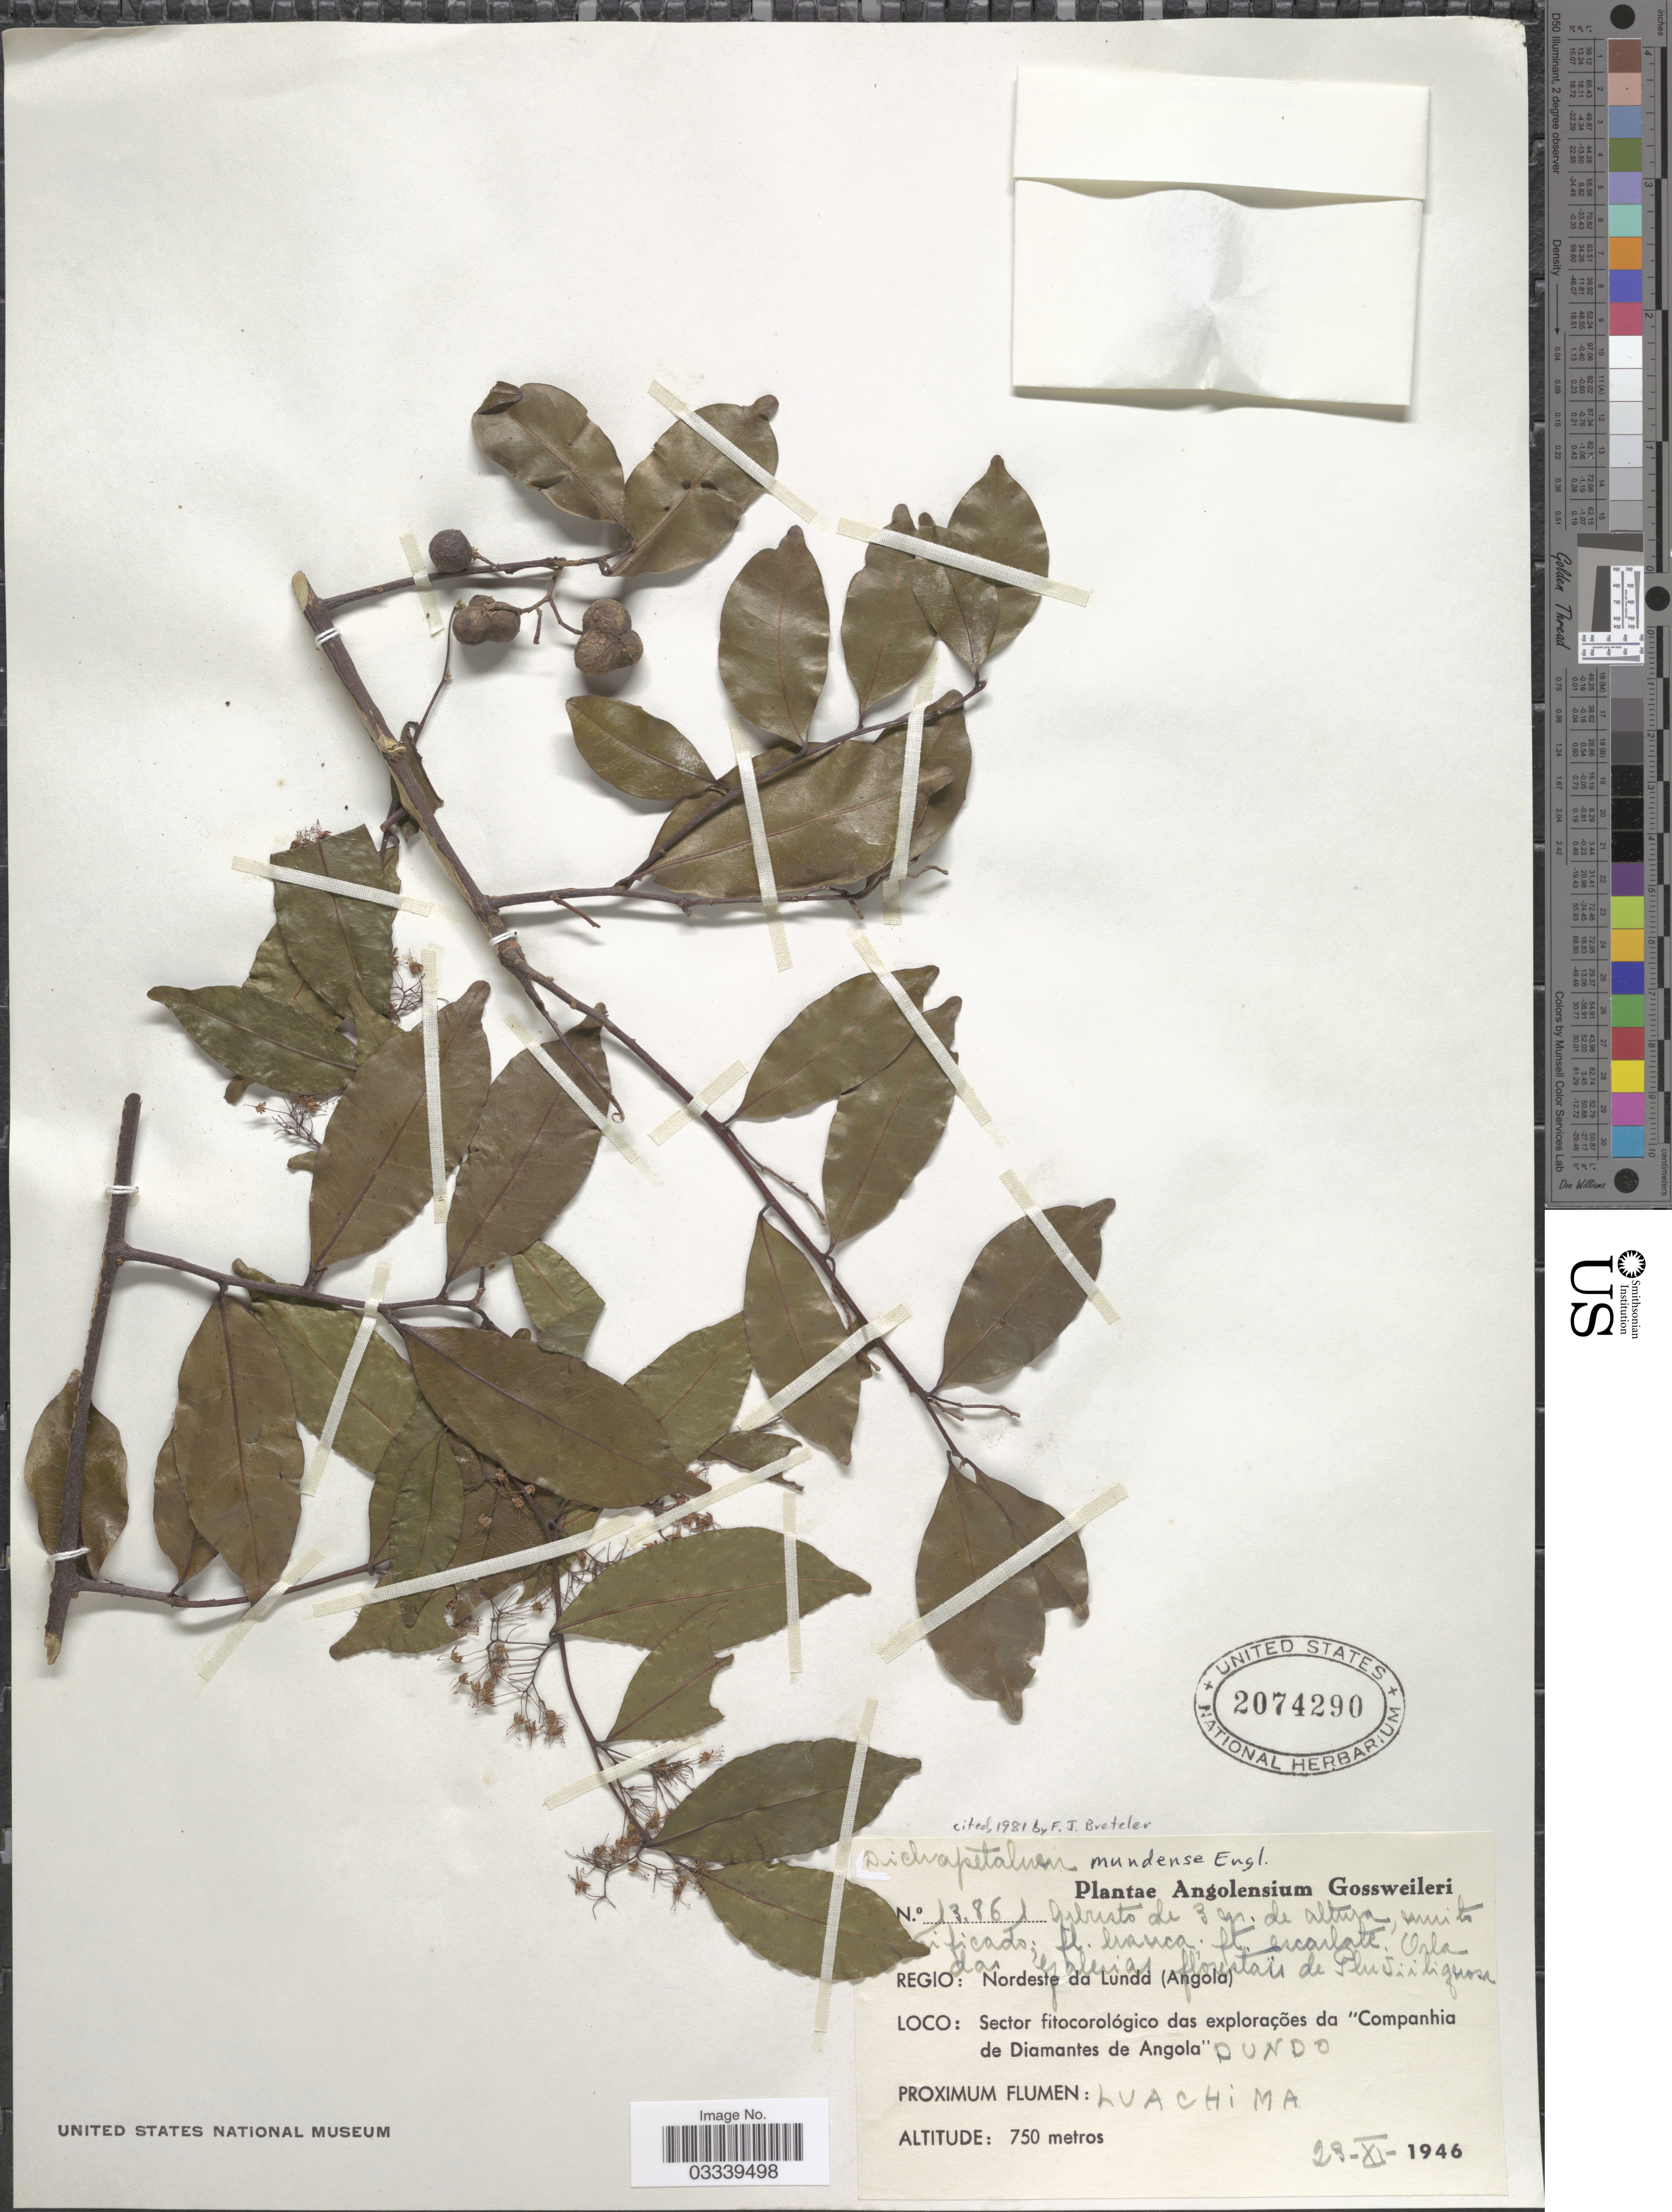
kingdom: Plantae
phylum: Tracheophyta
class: Magnoliopsida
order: Malpighiales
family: Dichapetalaceae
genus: Dichapetalum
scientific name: Dichapetalum mundense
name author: Engl.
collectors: -. Gossweiler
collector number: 13861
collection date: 1946-11-23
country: Angola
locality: Regio: Nordeste da Lunda. Sector fitocorológico das explorações da "Companhia de Diamantes de Angola" Dundo. Proximum Flumen: Luachima.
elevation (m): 750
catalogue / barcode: US 2074290